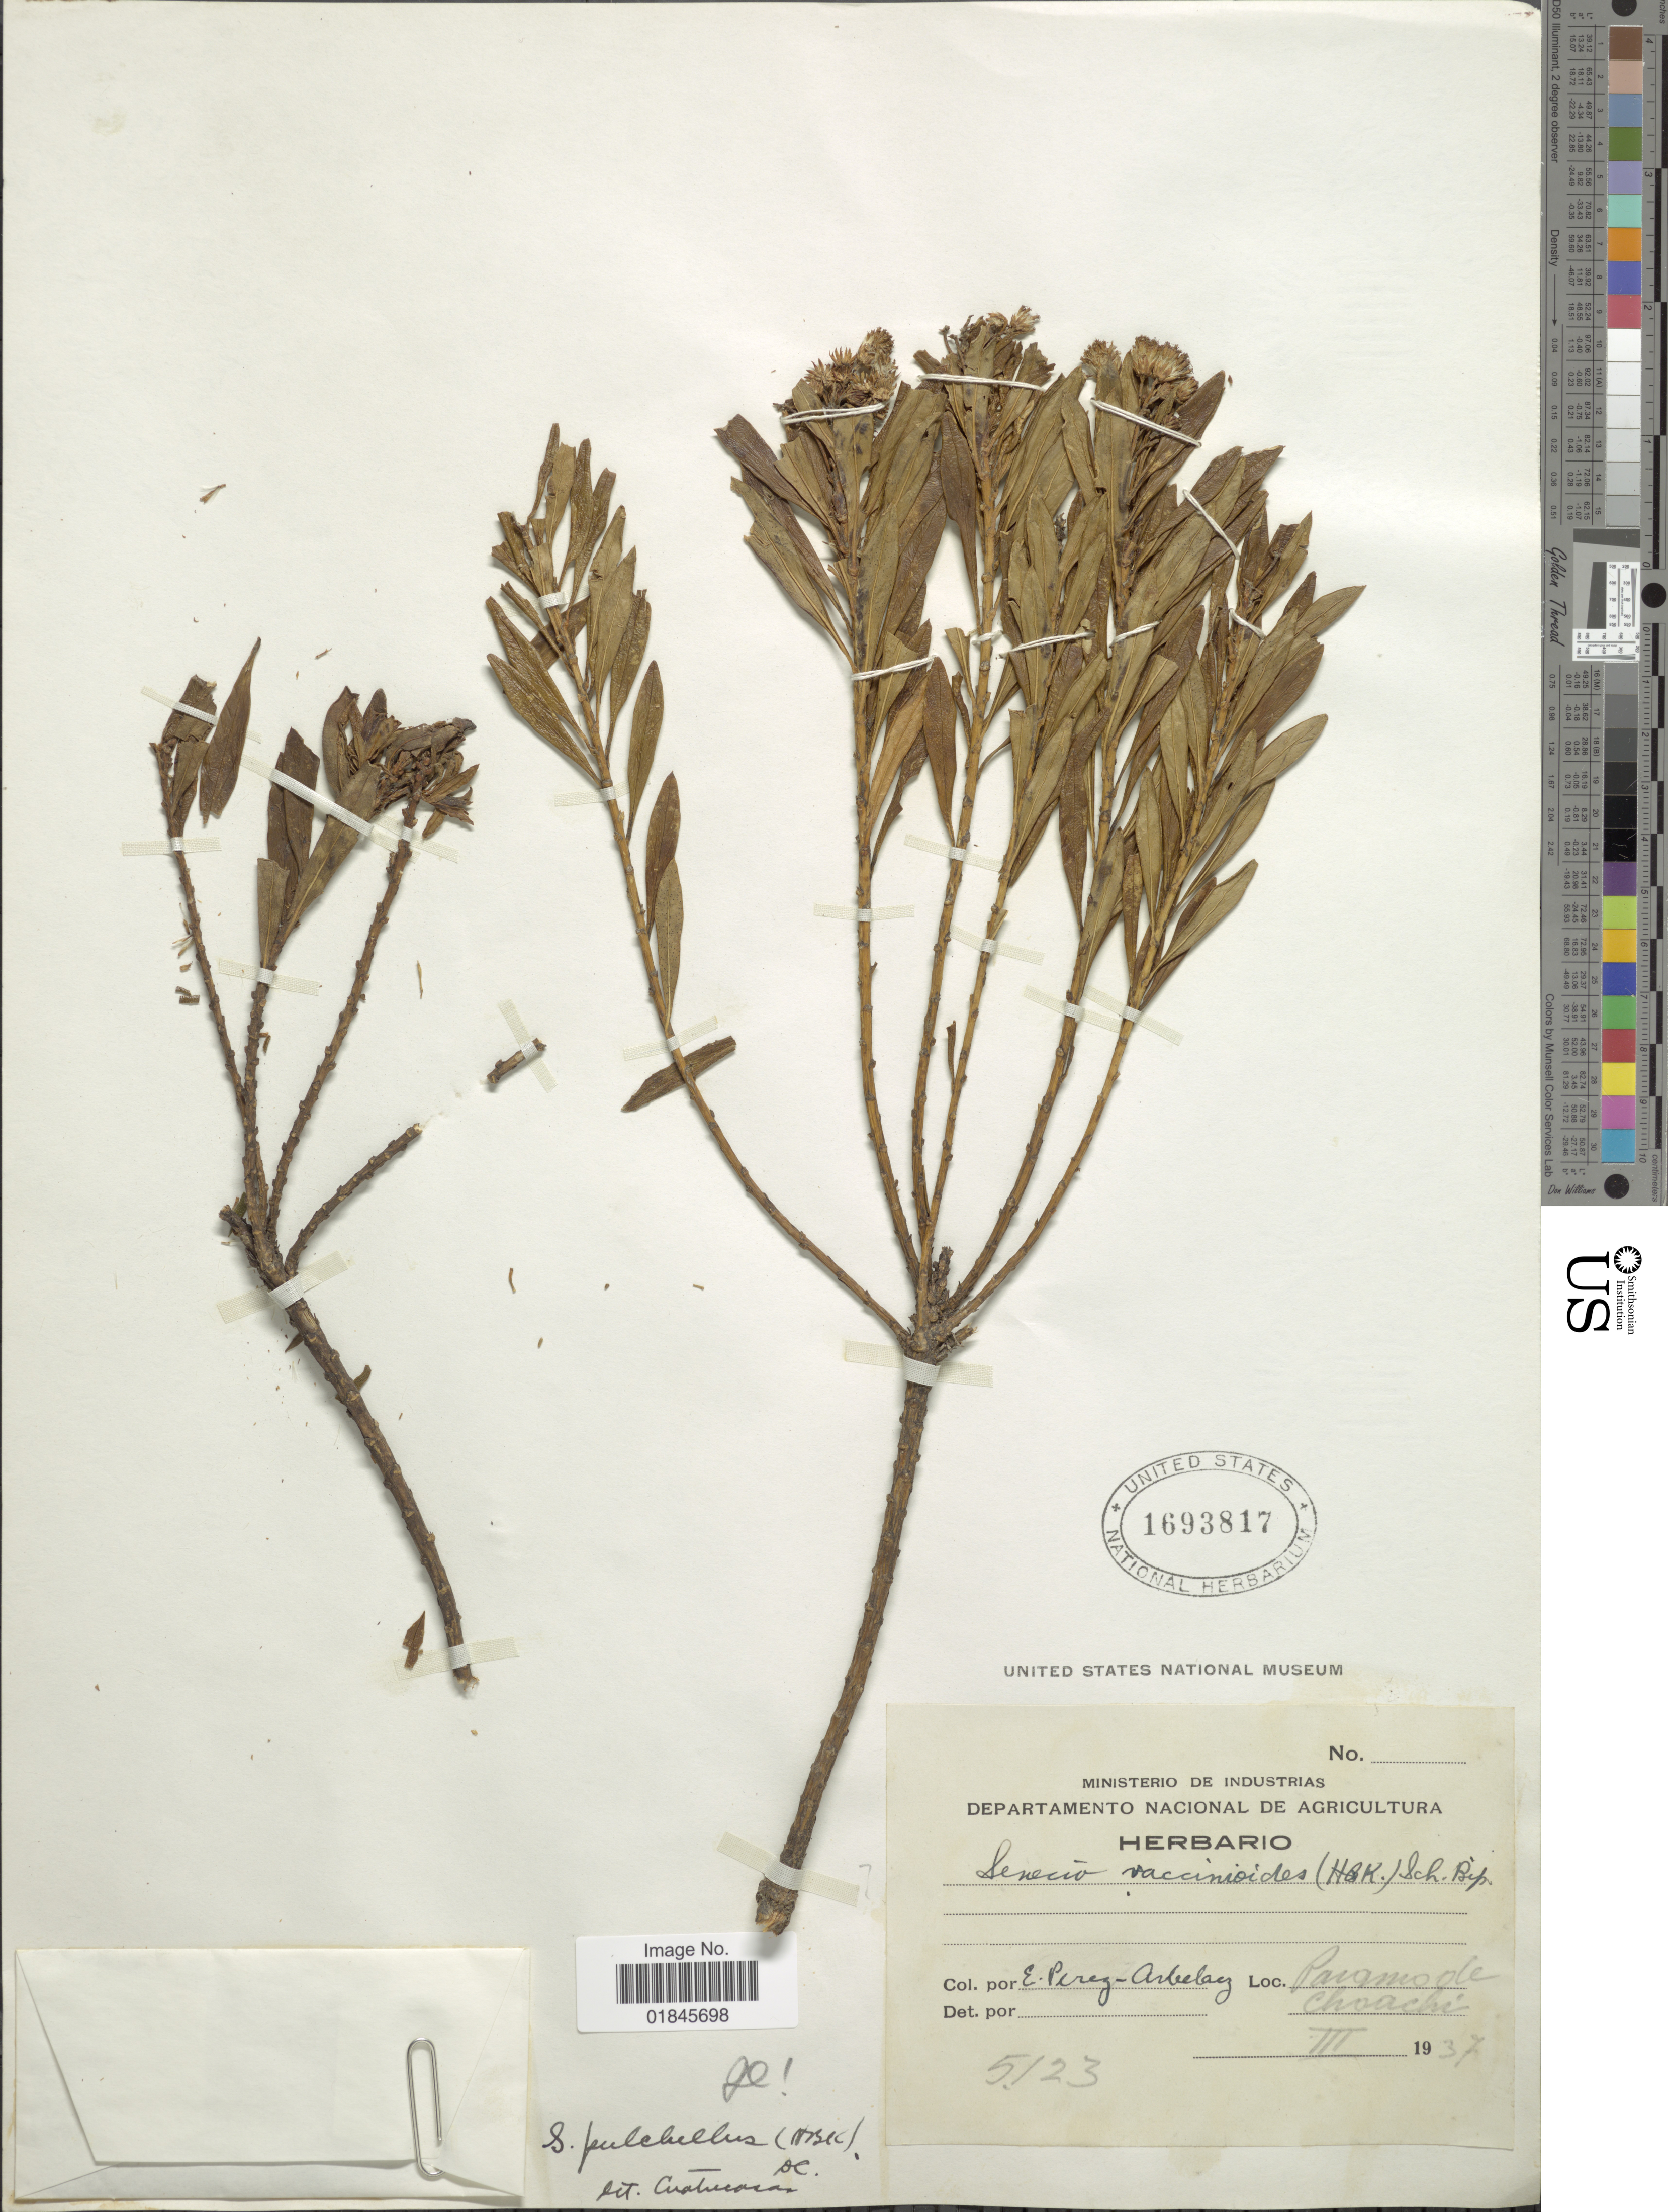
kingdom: Plantae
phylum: Tracheophyta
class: Magnoliopsida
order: Asterales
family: Asteraceae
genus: Pentacalia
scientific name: Pentacalia pulchella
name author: (Kunth) Cuatrec.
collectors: E. Pérez Arbeláez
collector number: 5123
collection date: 1937-03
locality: Paramo de Choachí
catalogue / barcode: US 1693817